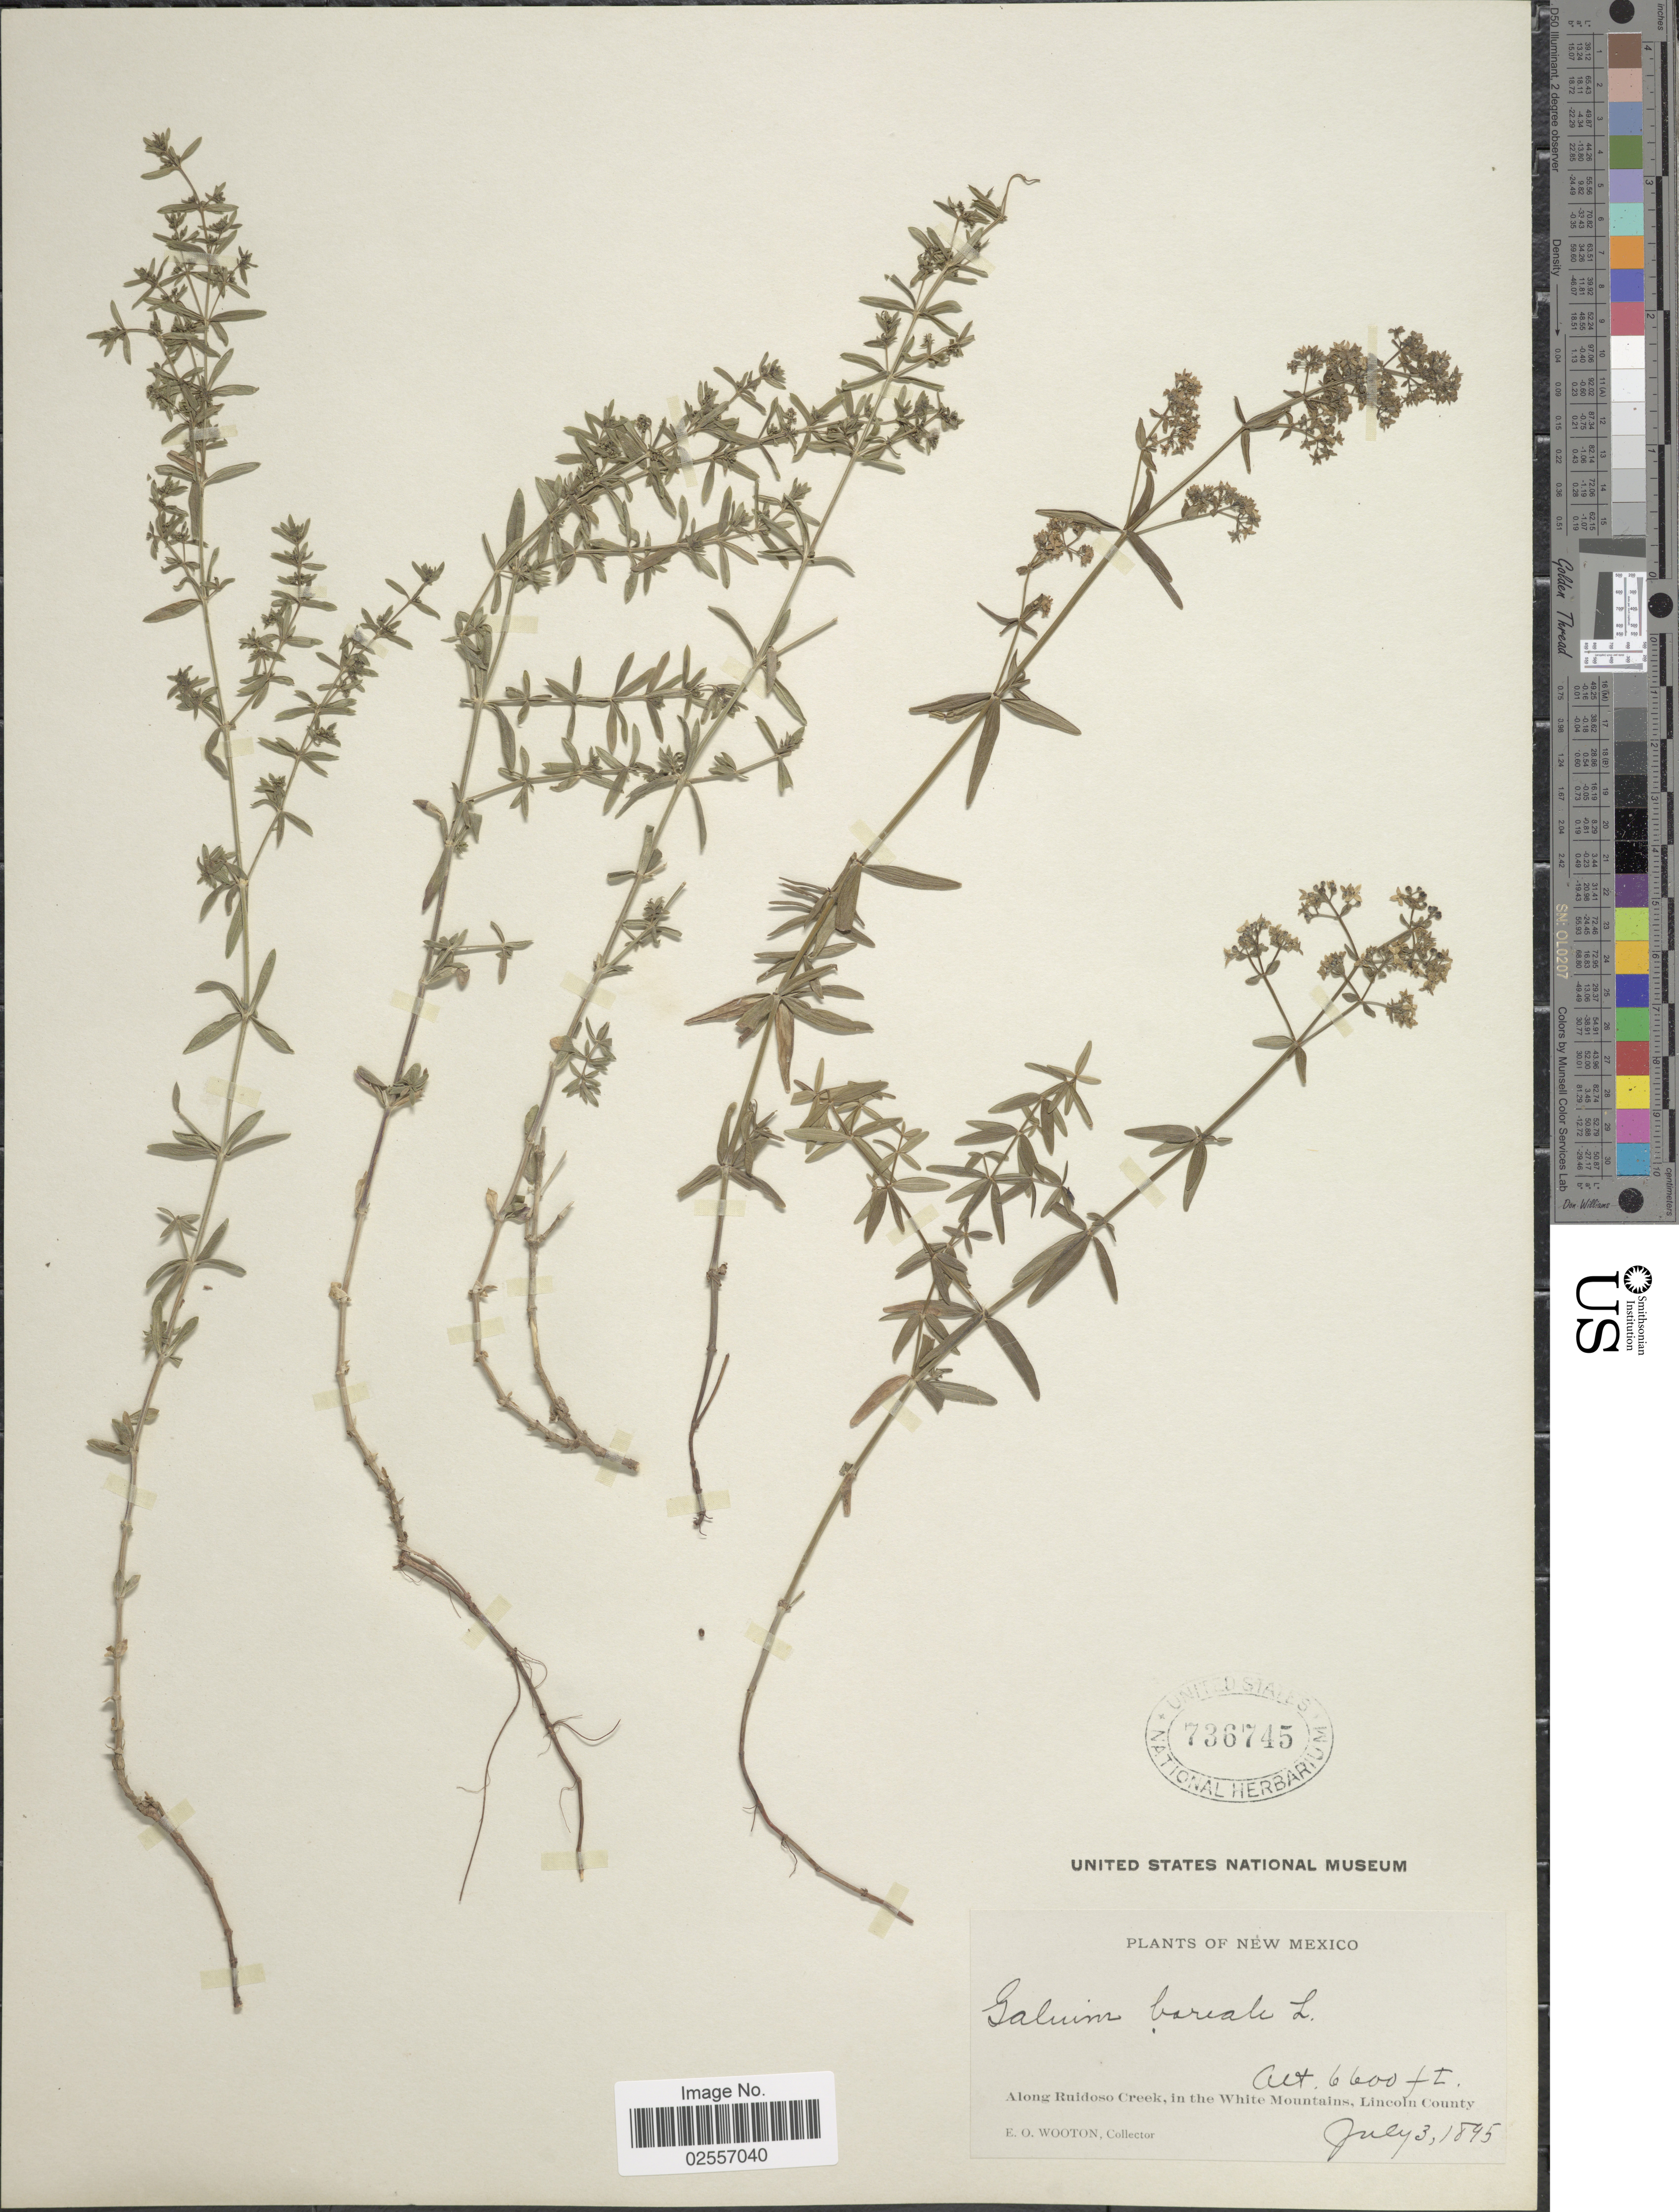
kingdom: Plantae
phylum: Tracheophyta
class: Magnoliopsida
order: Gentianales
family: Rubiaceae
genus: Galium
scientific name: Galium boreale L.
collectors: E. O. Wooton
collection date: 1895-07-03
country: United States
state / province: New Mexico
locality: Along Ruidoso Creek, in the White Mountains, Lincoln County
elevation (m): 2012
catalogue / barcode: US 736745